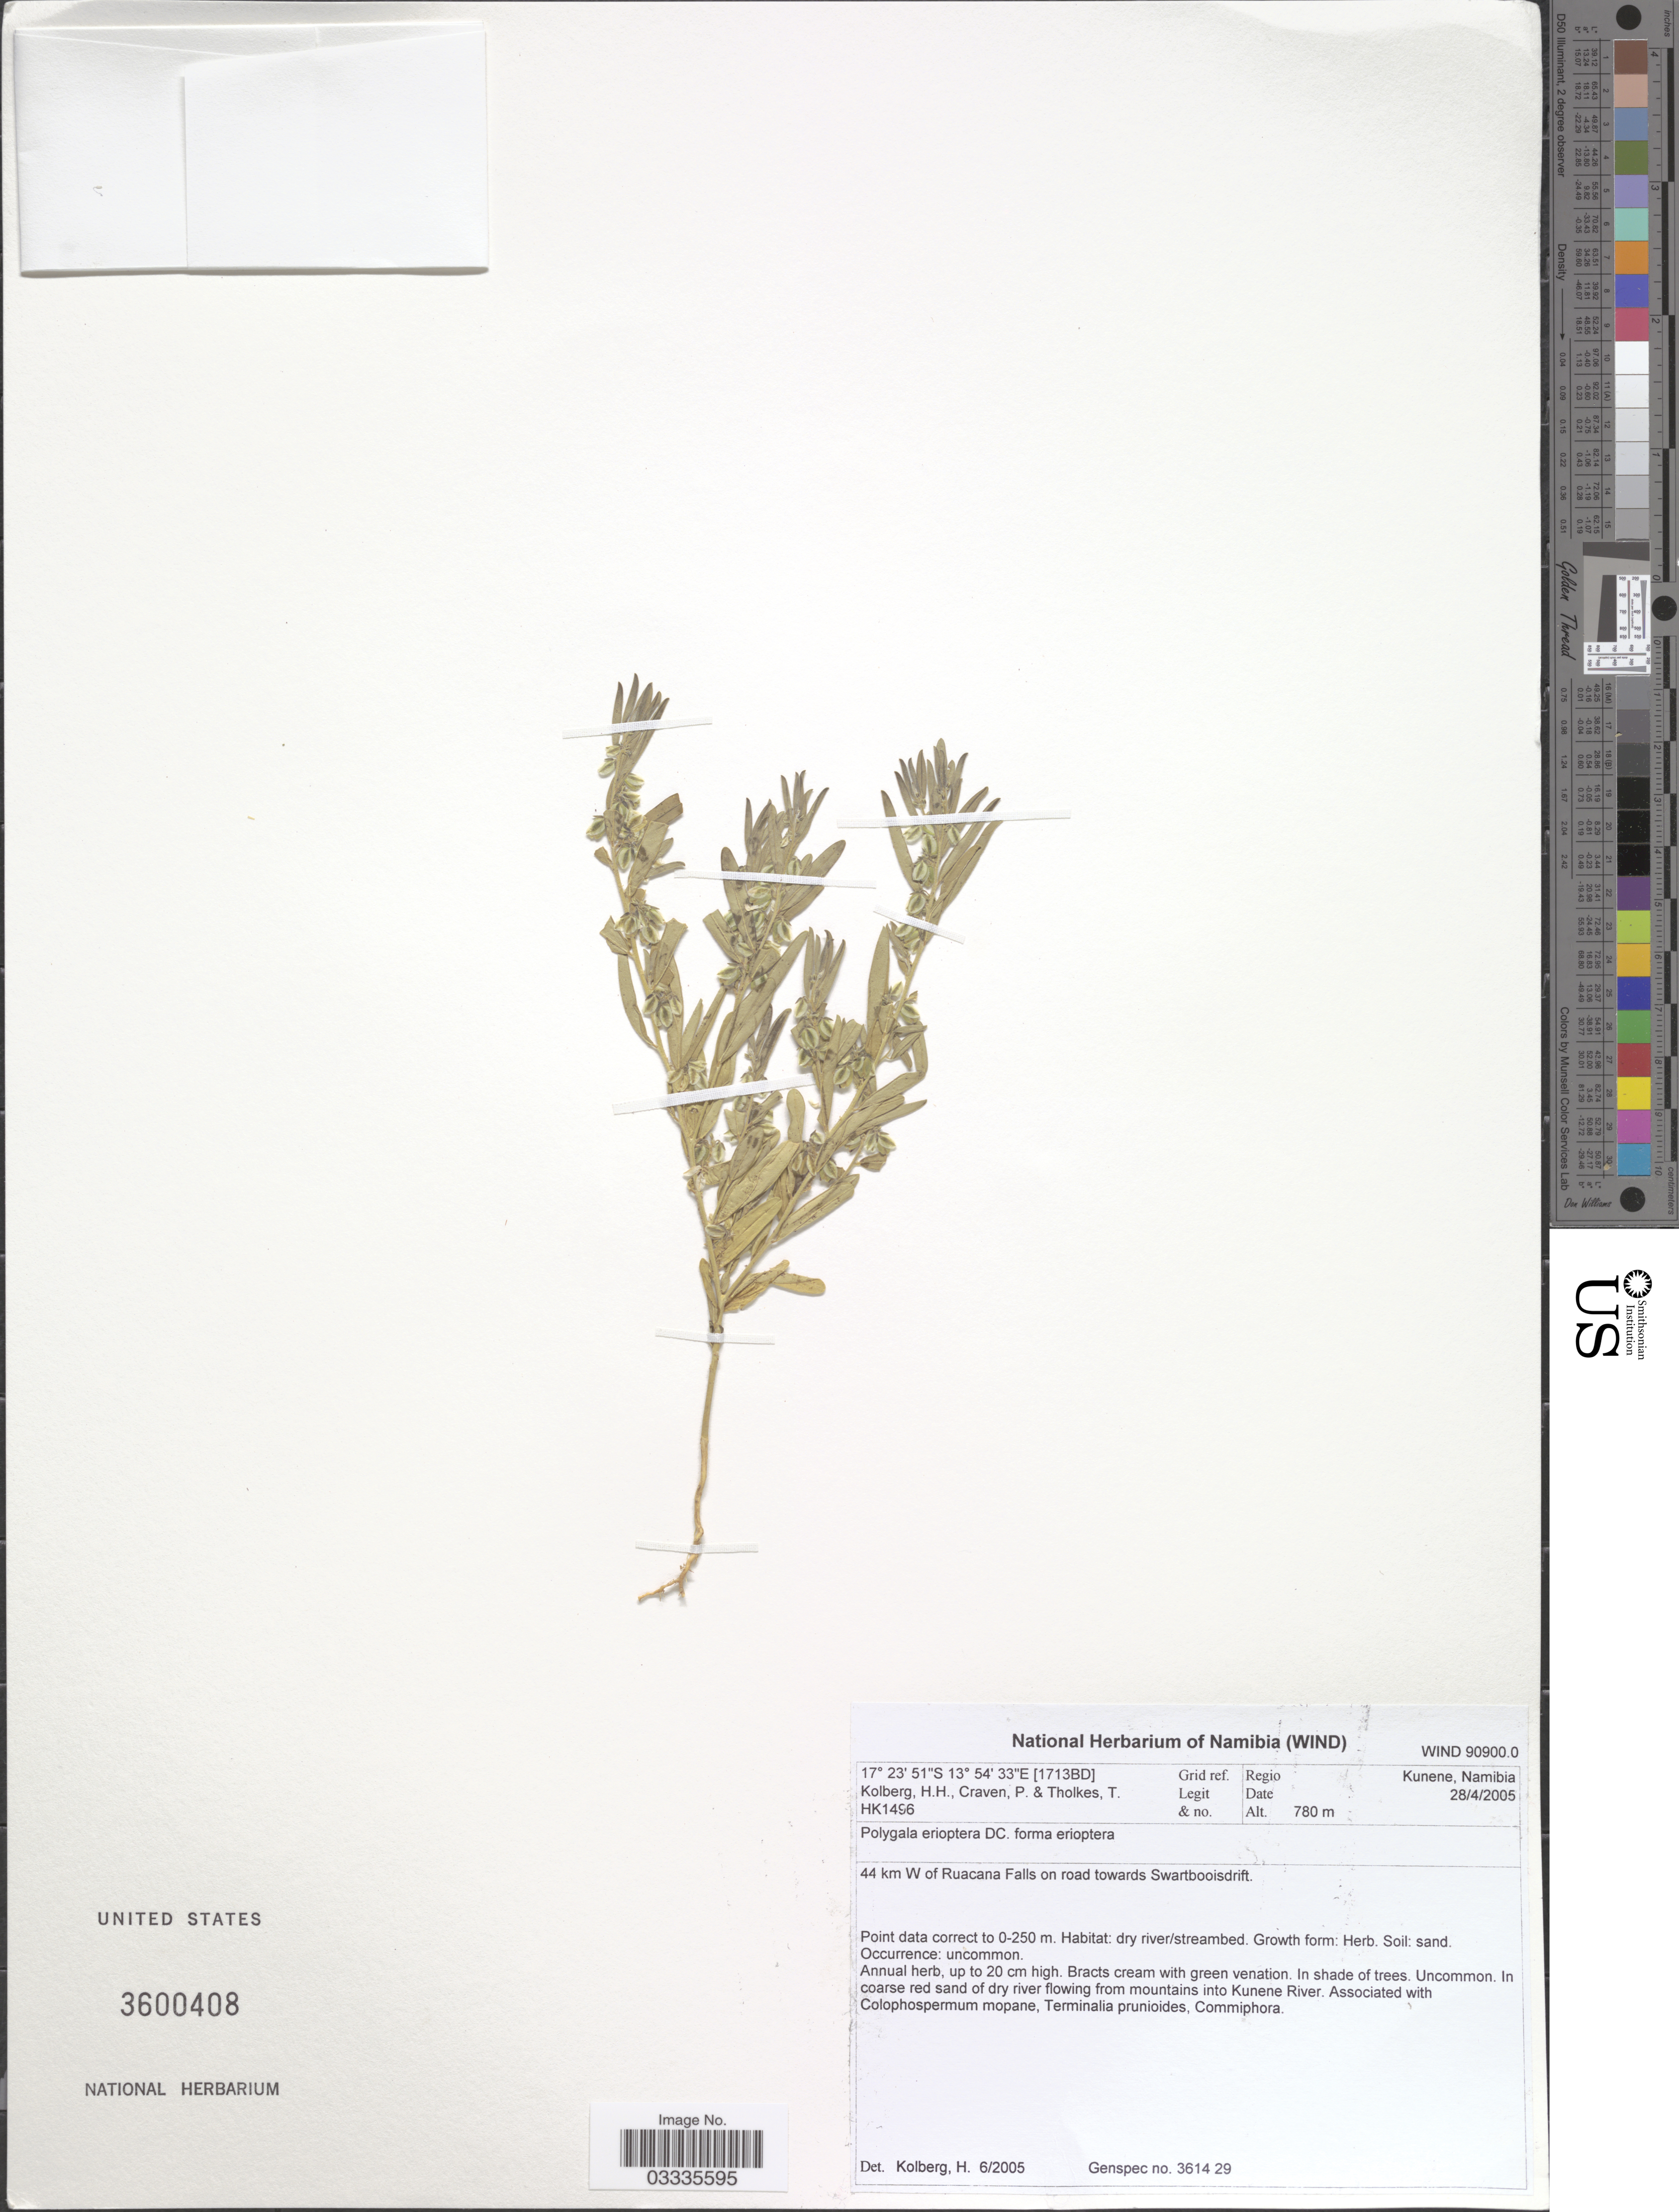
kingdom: Plantae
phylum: Tracheophyta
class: Magnoliopsida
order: Fabales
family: Polygalaceae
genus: Polygala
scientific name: Polygala erioptera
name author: DC.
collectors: H. H. Kolberg, P. Craven & T. Tholkes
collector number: HK1496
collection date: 2005-04-28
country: Namibia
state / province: Kunene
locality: Regio Kunene, Namibia. Grid ref. [17138BD].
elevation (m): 780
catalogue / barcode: US 3600408